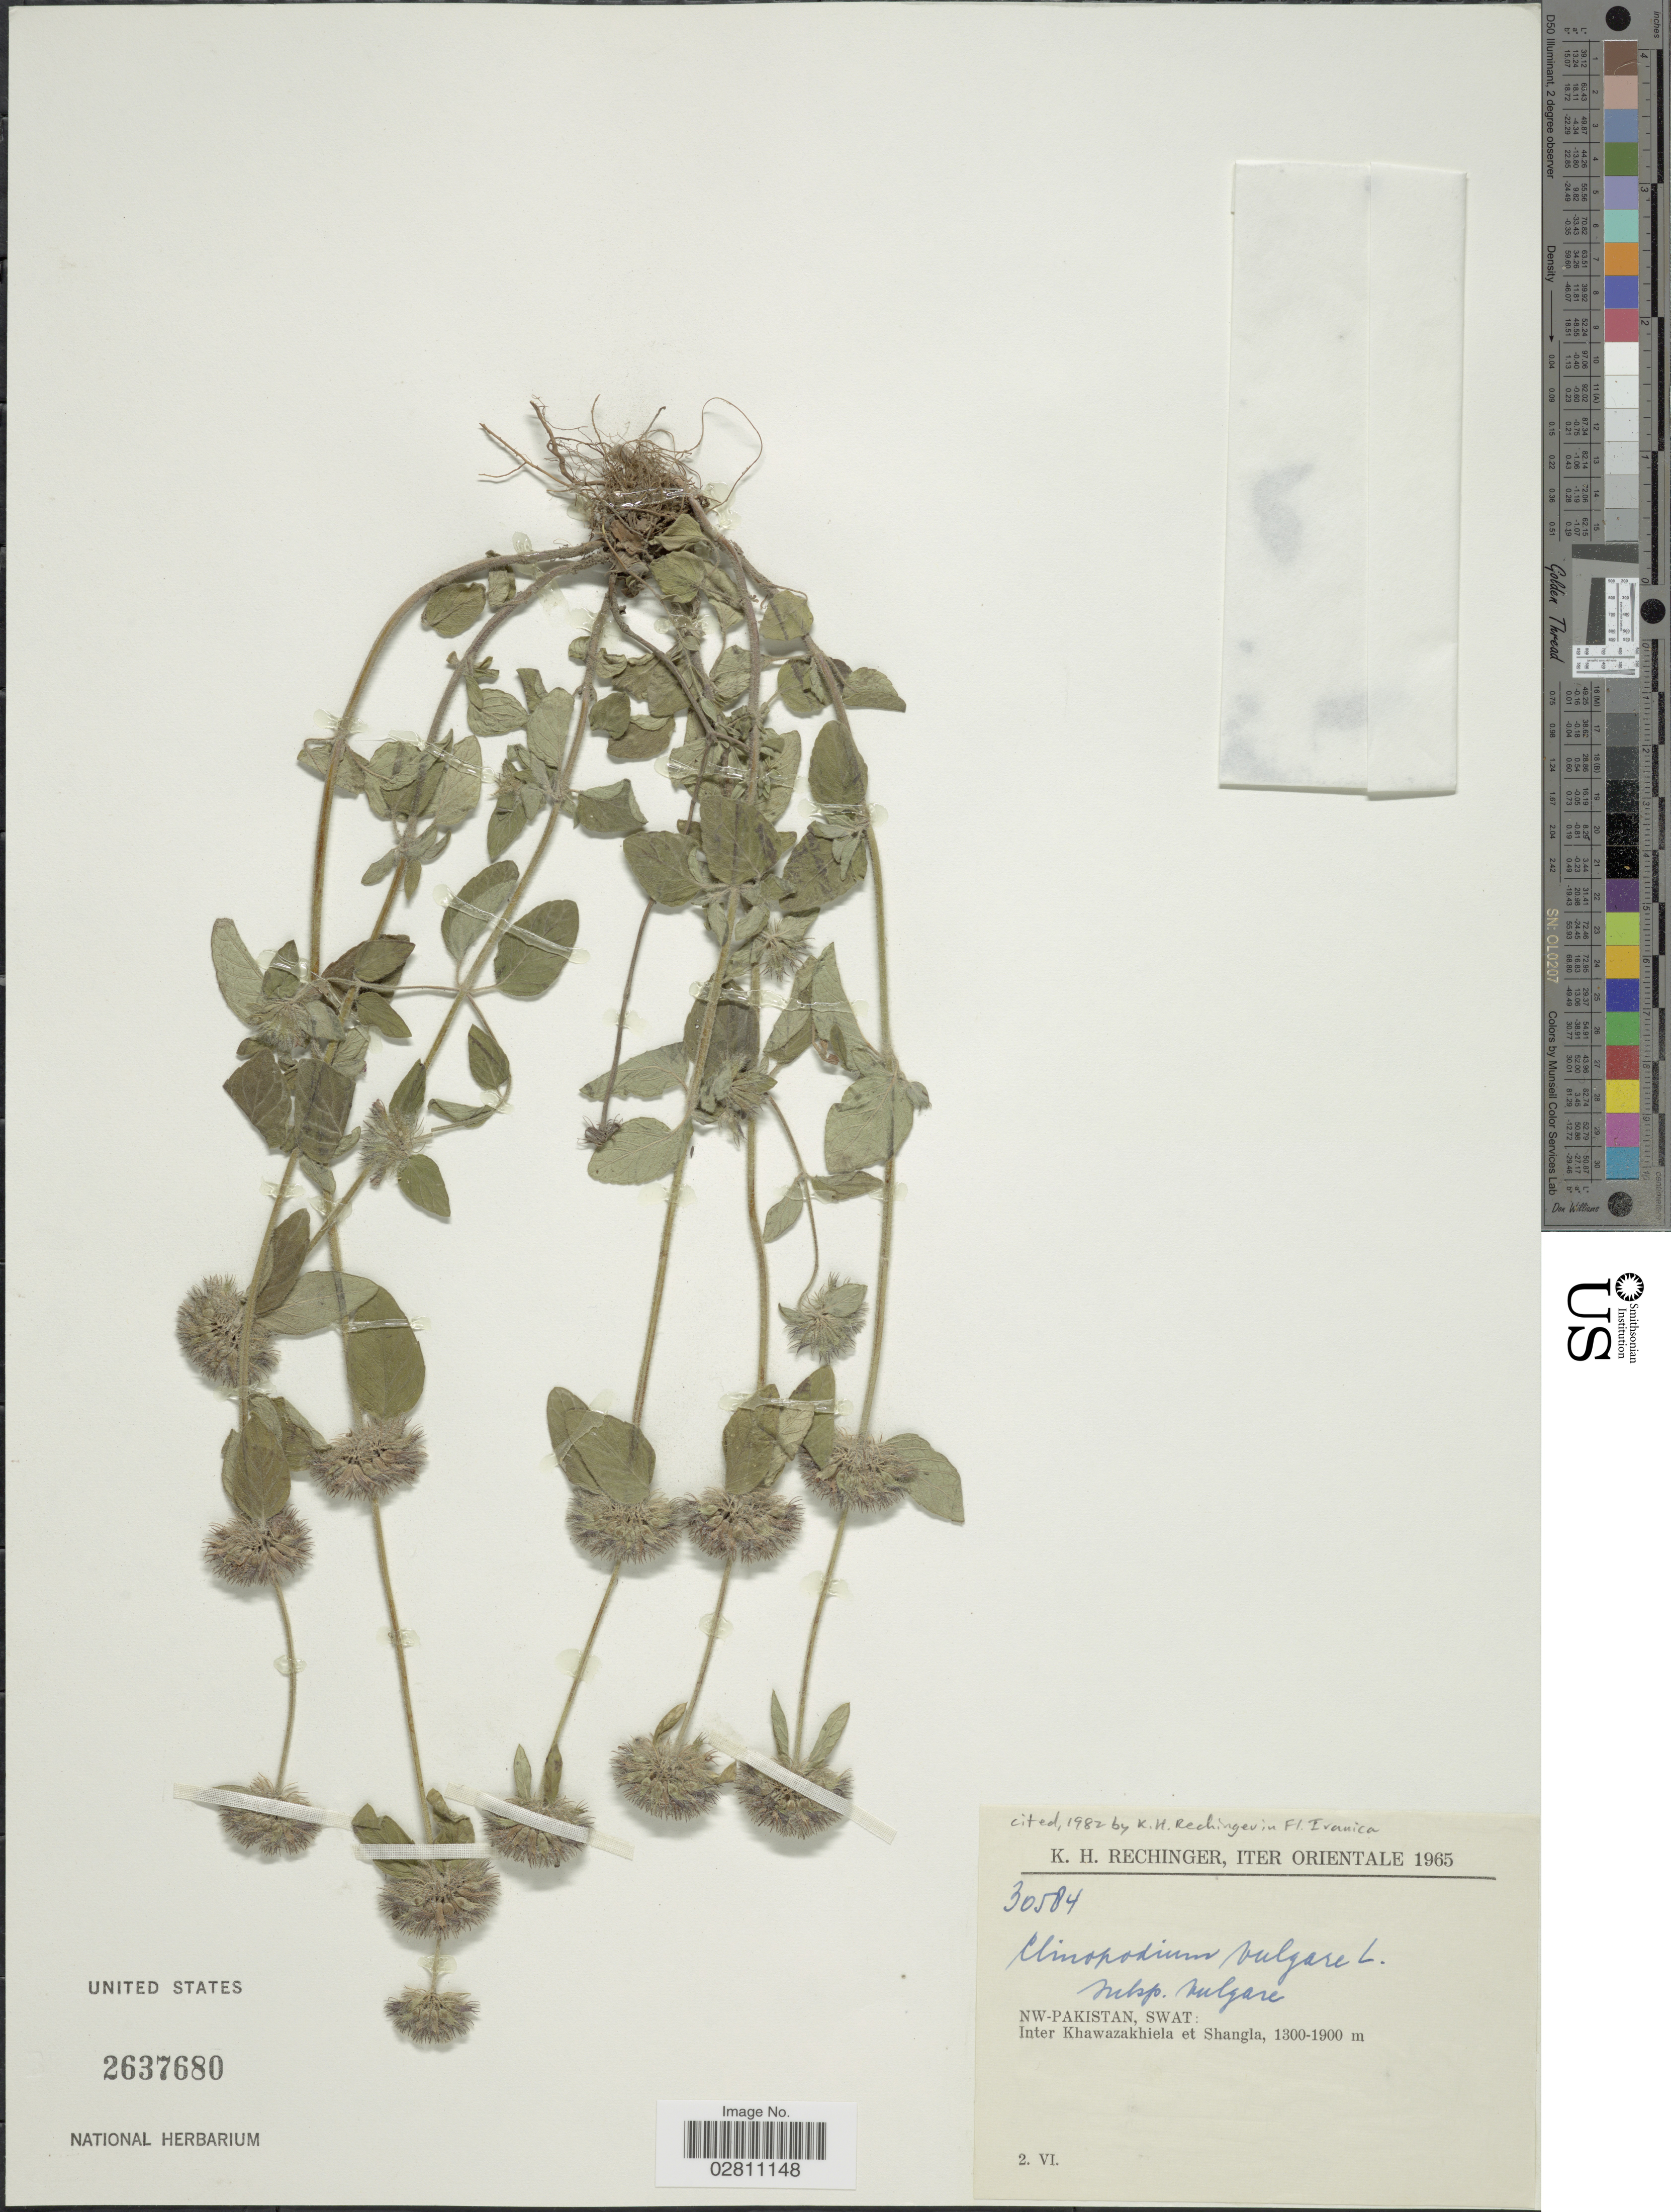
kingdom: Plantae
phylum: Tracheophyta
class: Magnoliopsida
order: Lamiales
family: Lamiaceae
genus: Clinopodium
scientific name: Clinopodium vulgare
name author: L.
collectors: K. H. Rechinger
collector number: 30584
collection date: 1965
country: Pakistan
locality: Iter Orientale, NW-Pakistan, SWAT: Inter Khawazakhiela et Shangla.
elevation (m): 1300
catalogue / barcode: US 2637680